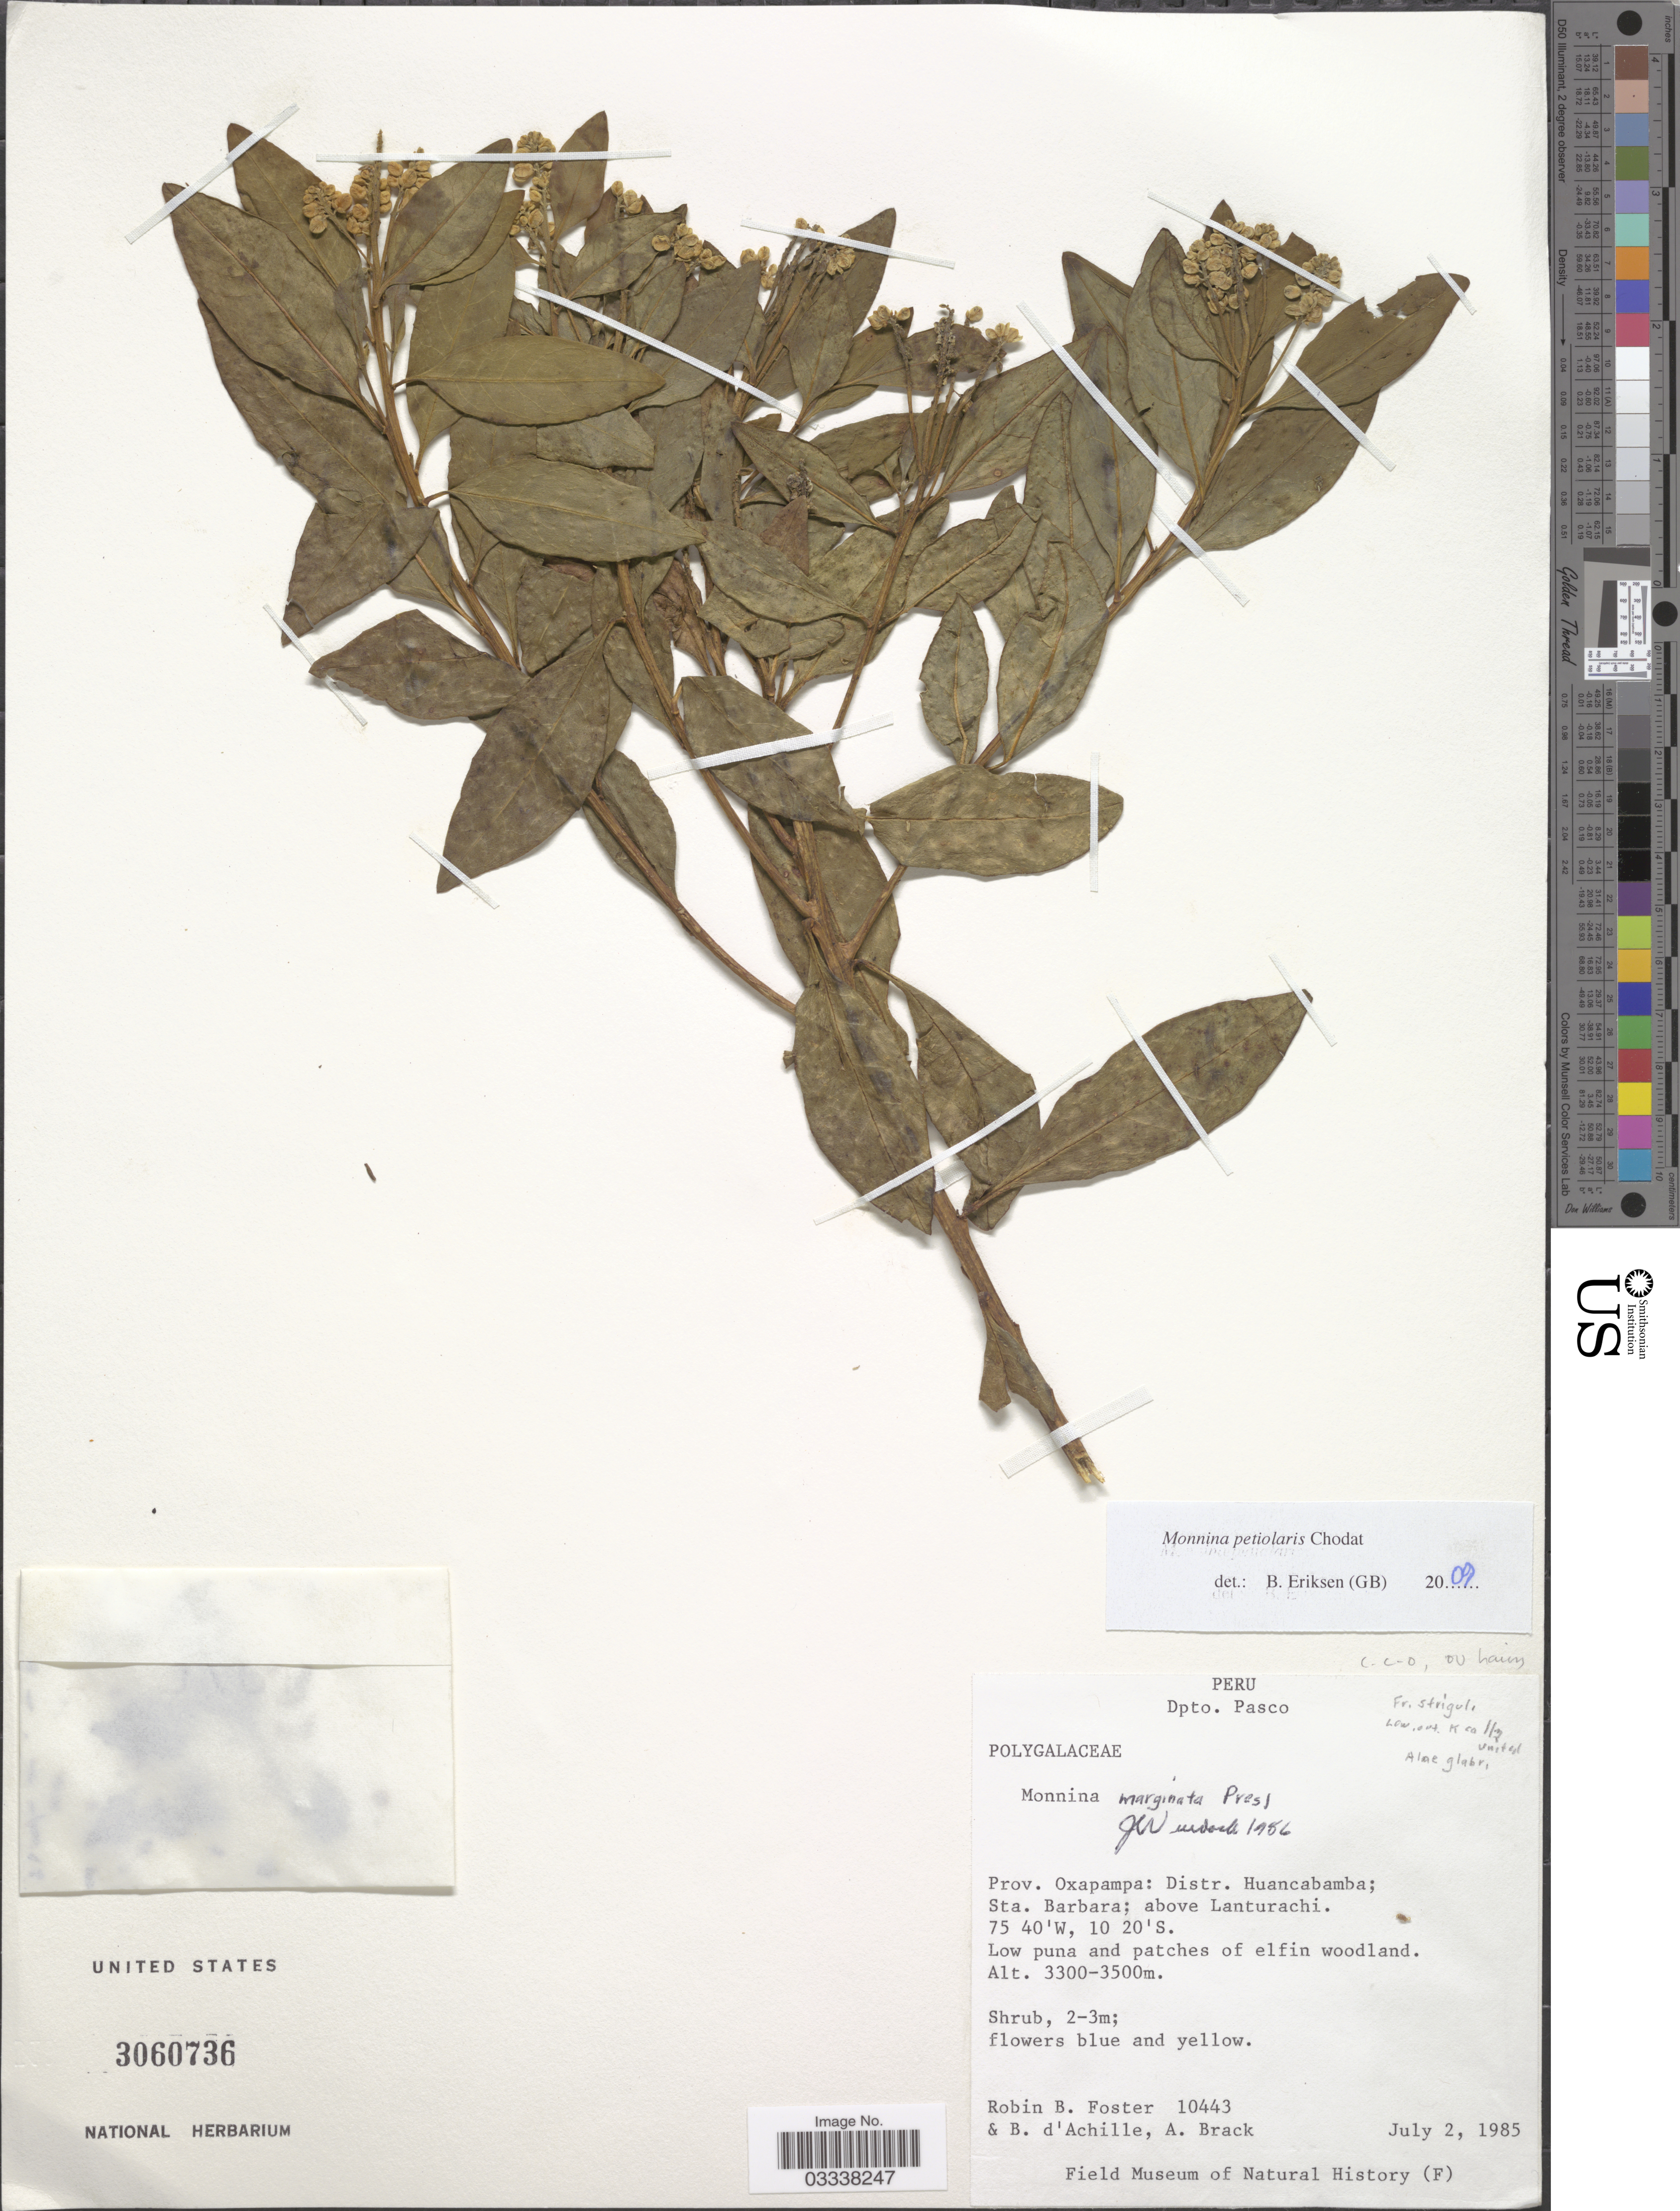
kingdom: Plantae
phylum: Tracheophyta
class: Magnoliopsida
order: Fabales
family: Polygalaceae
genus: Monnina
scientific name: Monnina petiolaris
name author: Chodat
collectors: R. B. Foster, B. d'Achille & A. Brack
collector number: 10443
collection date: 1985-07-02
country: Peru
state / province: Pasco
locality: Dpto. Pasco. Prov. Oxapampa: Distr. Huancabamba; Sta. Barbara; above Lanturachi.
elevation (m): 3300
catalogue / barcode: US 3060736